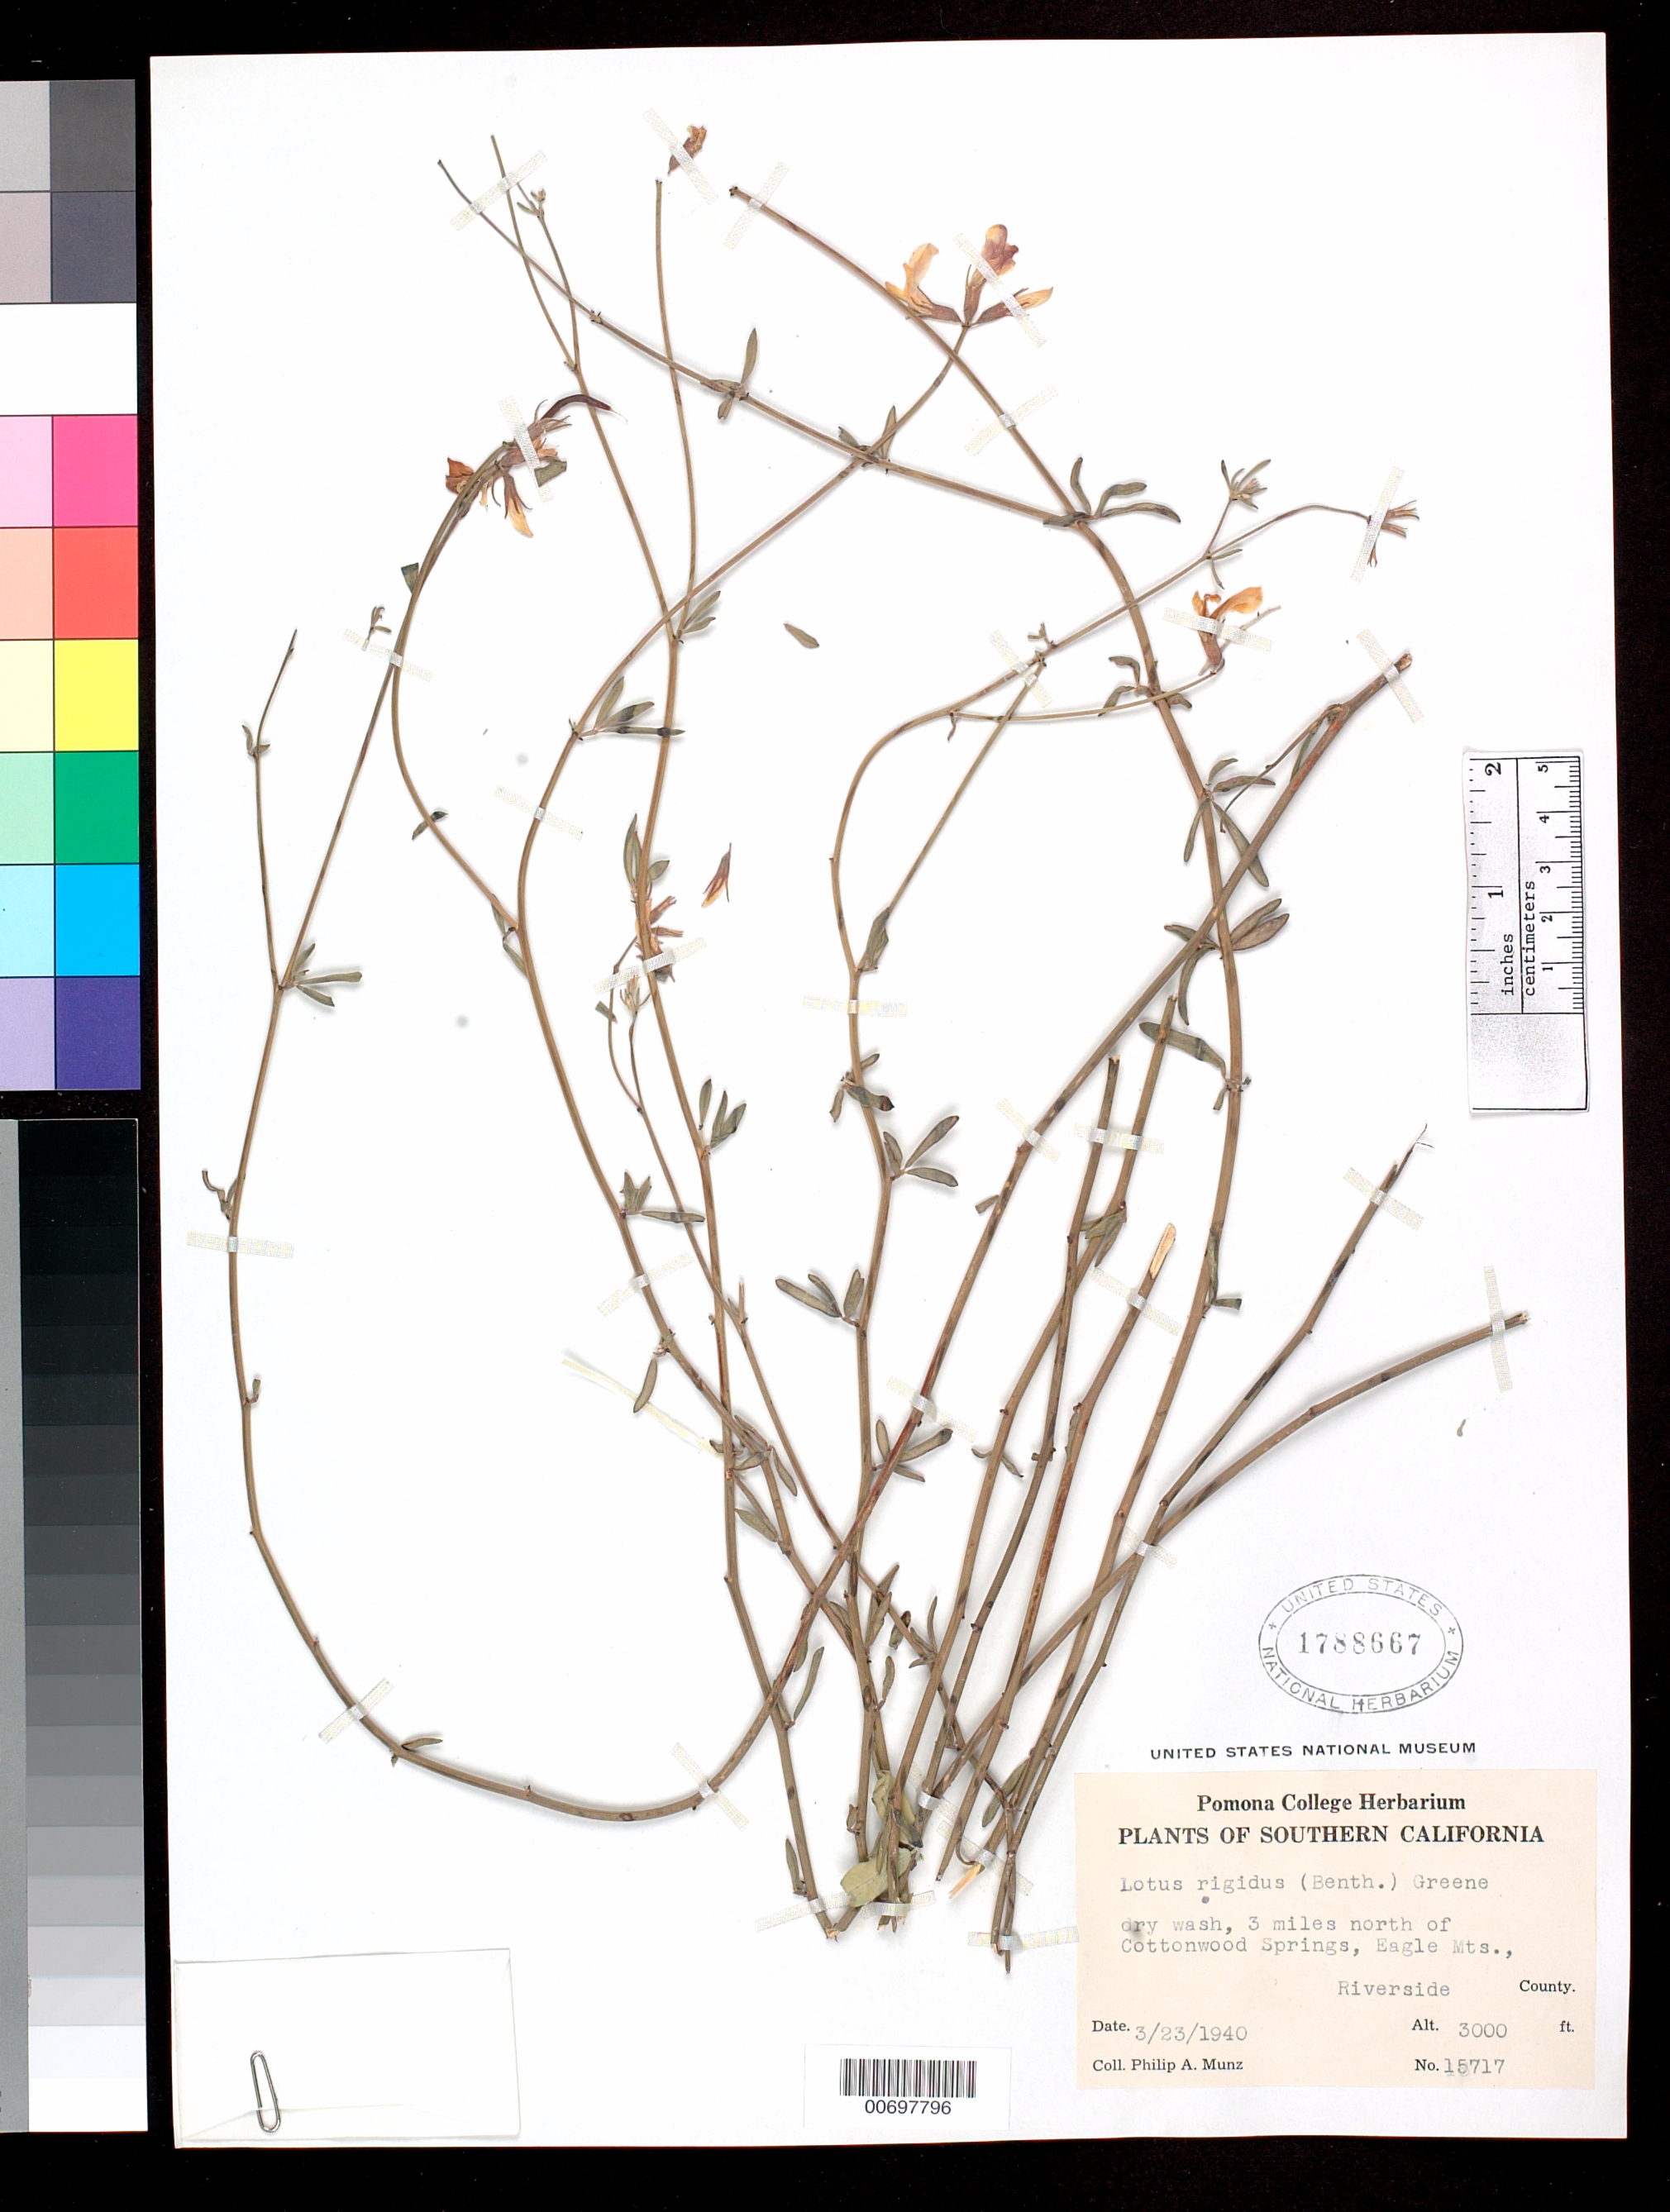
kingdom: Plantae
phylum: Tracheophyta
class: Magnoliopsida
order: Fabales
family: Fabaceae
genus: Ottleya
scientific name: Ottleya rigida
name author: (Benth.) D.D. Sokoloff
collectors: P. A. Munz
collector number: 15717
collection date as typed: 23 Mar 1940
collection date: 1940-03-23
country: United States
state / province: California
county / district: Riverside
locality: Dry wash, 3 miles north of Cottonwood Springs, Eagle Mts.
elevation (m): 914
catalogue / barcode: US 1788667